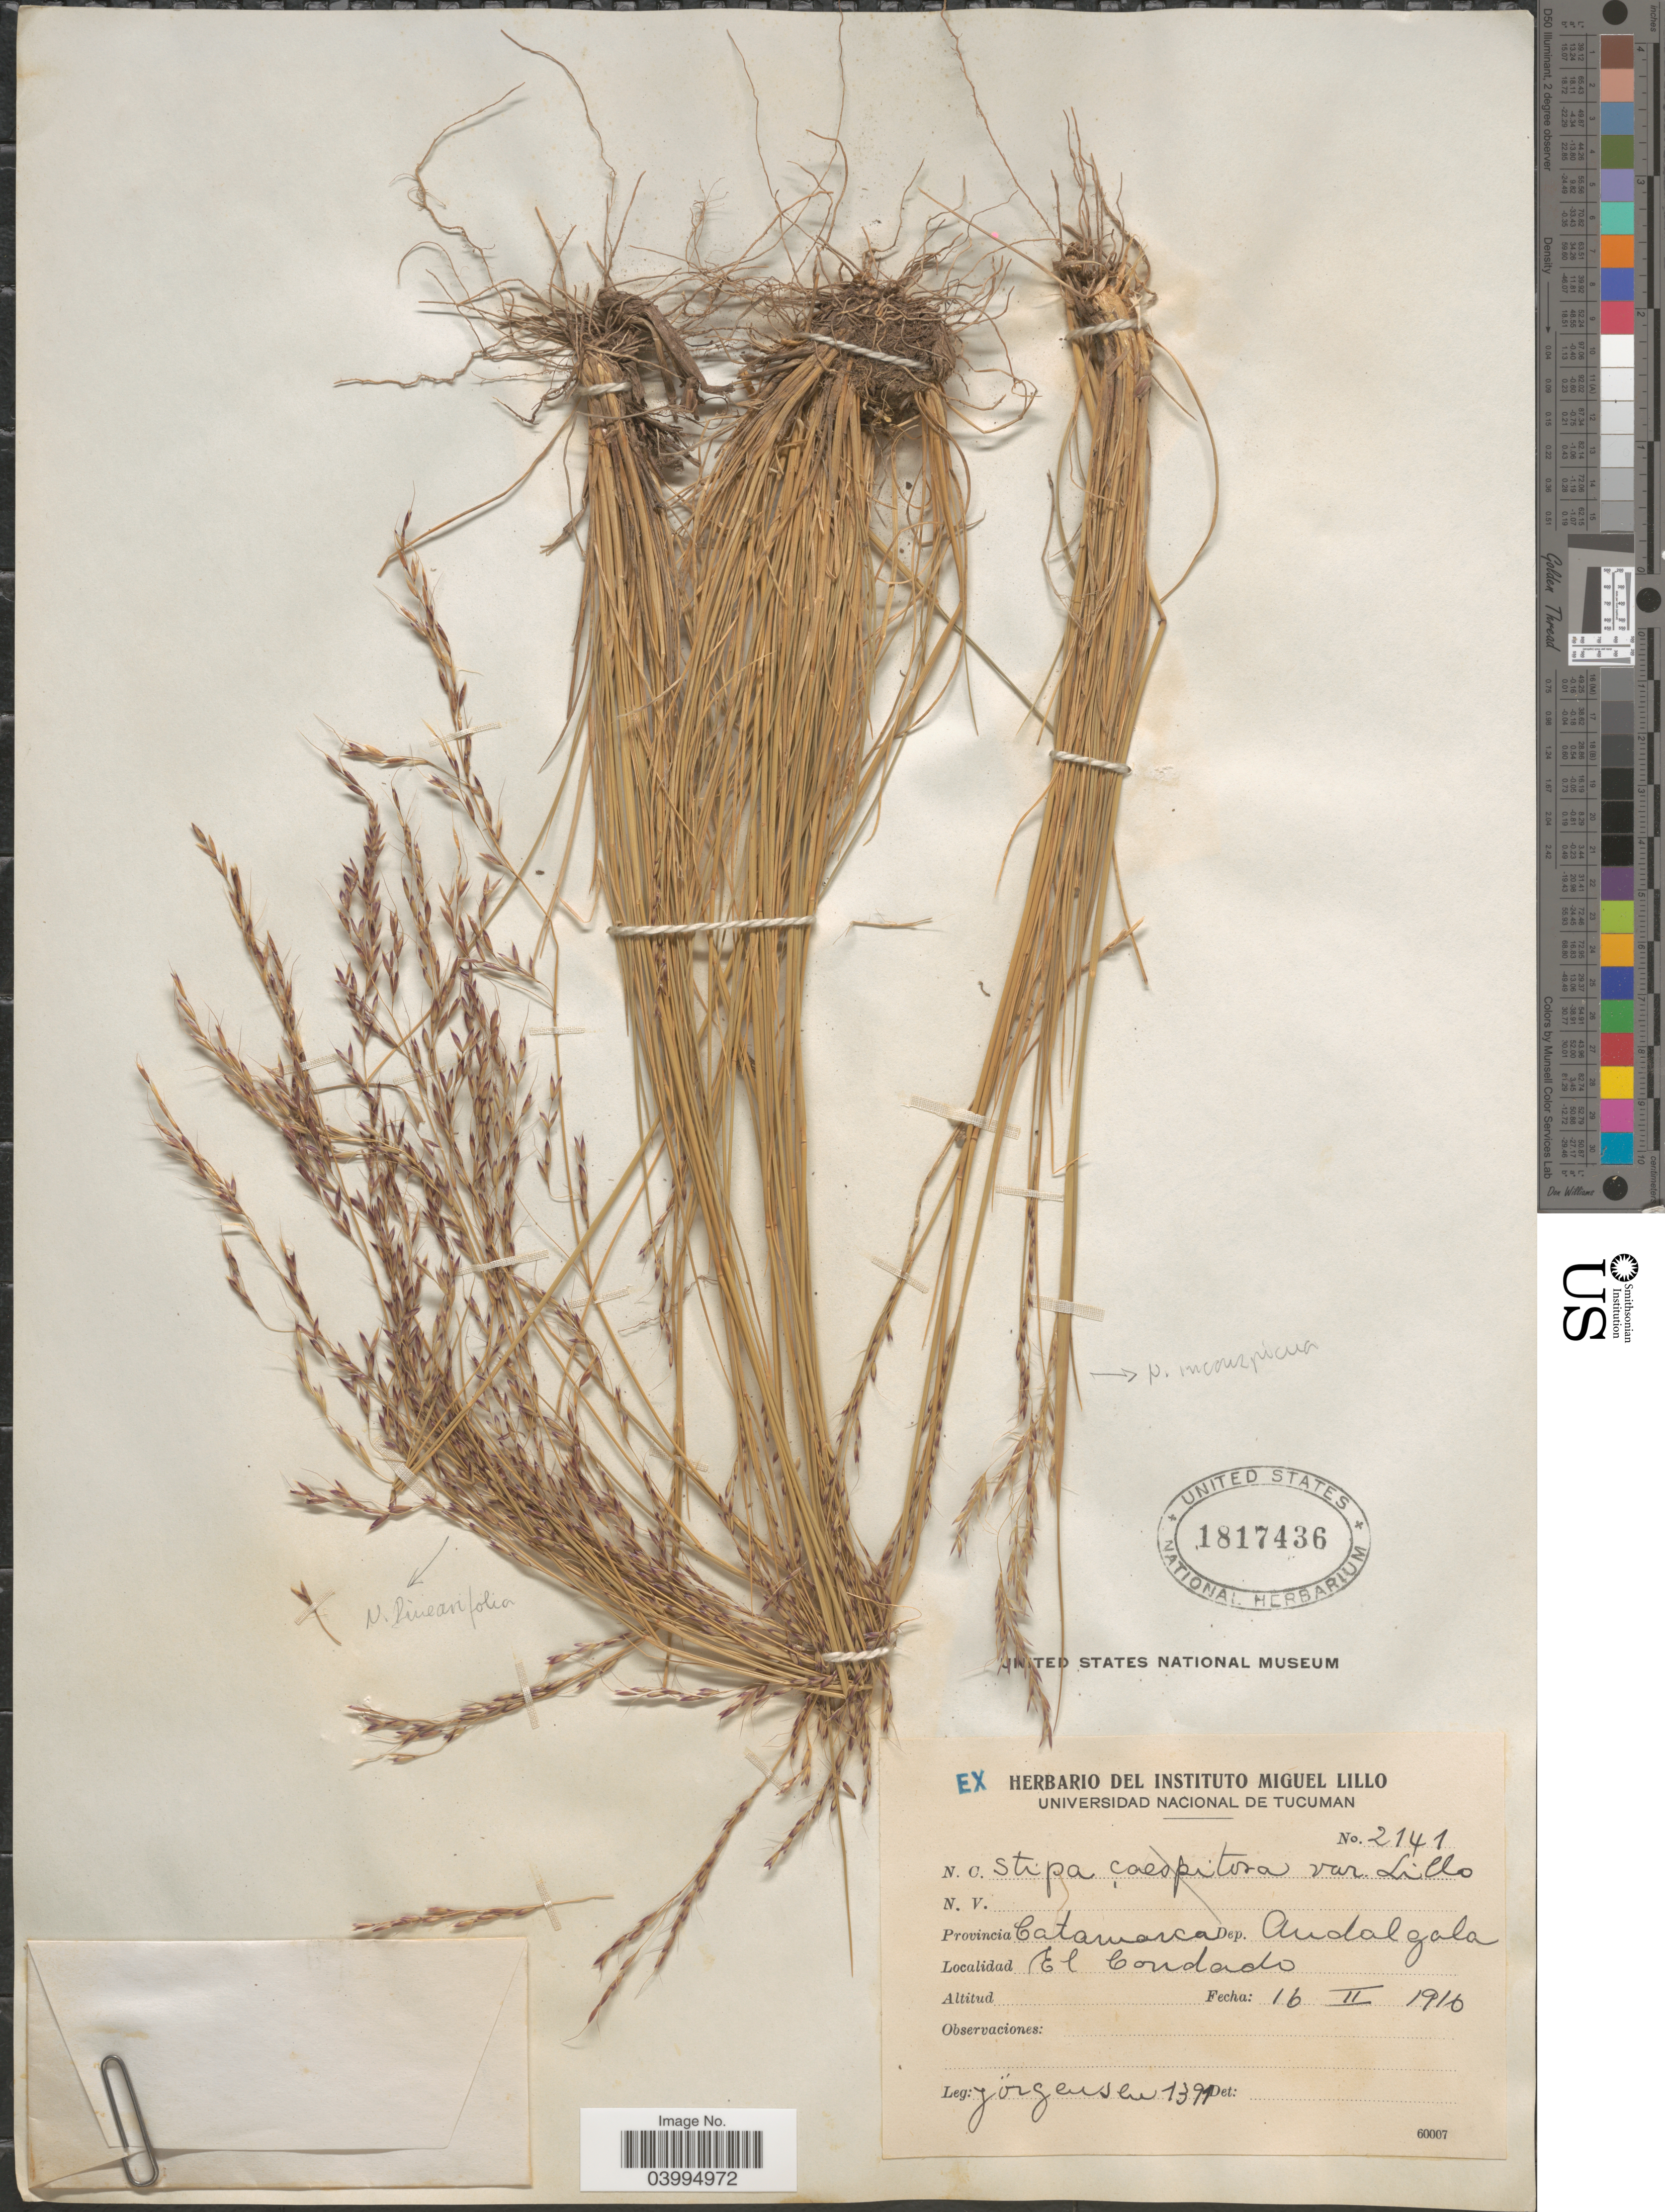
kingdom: Plantae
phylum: Tracheophyta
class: Liliopsida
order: Poales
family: Poaceae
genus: Stipa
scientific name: Stipa sp.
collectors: Jorgensen, --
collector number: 1391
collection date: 1916-02-16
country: Argentina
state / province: Catamarca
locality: Dep. Andalgala. El Condado.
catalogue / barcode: US 1817436